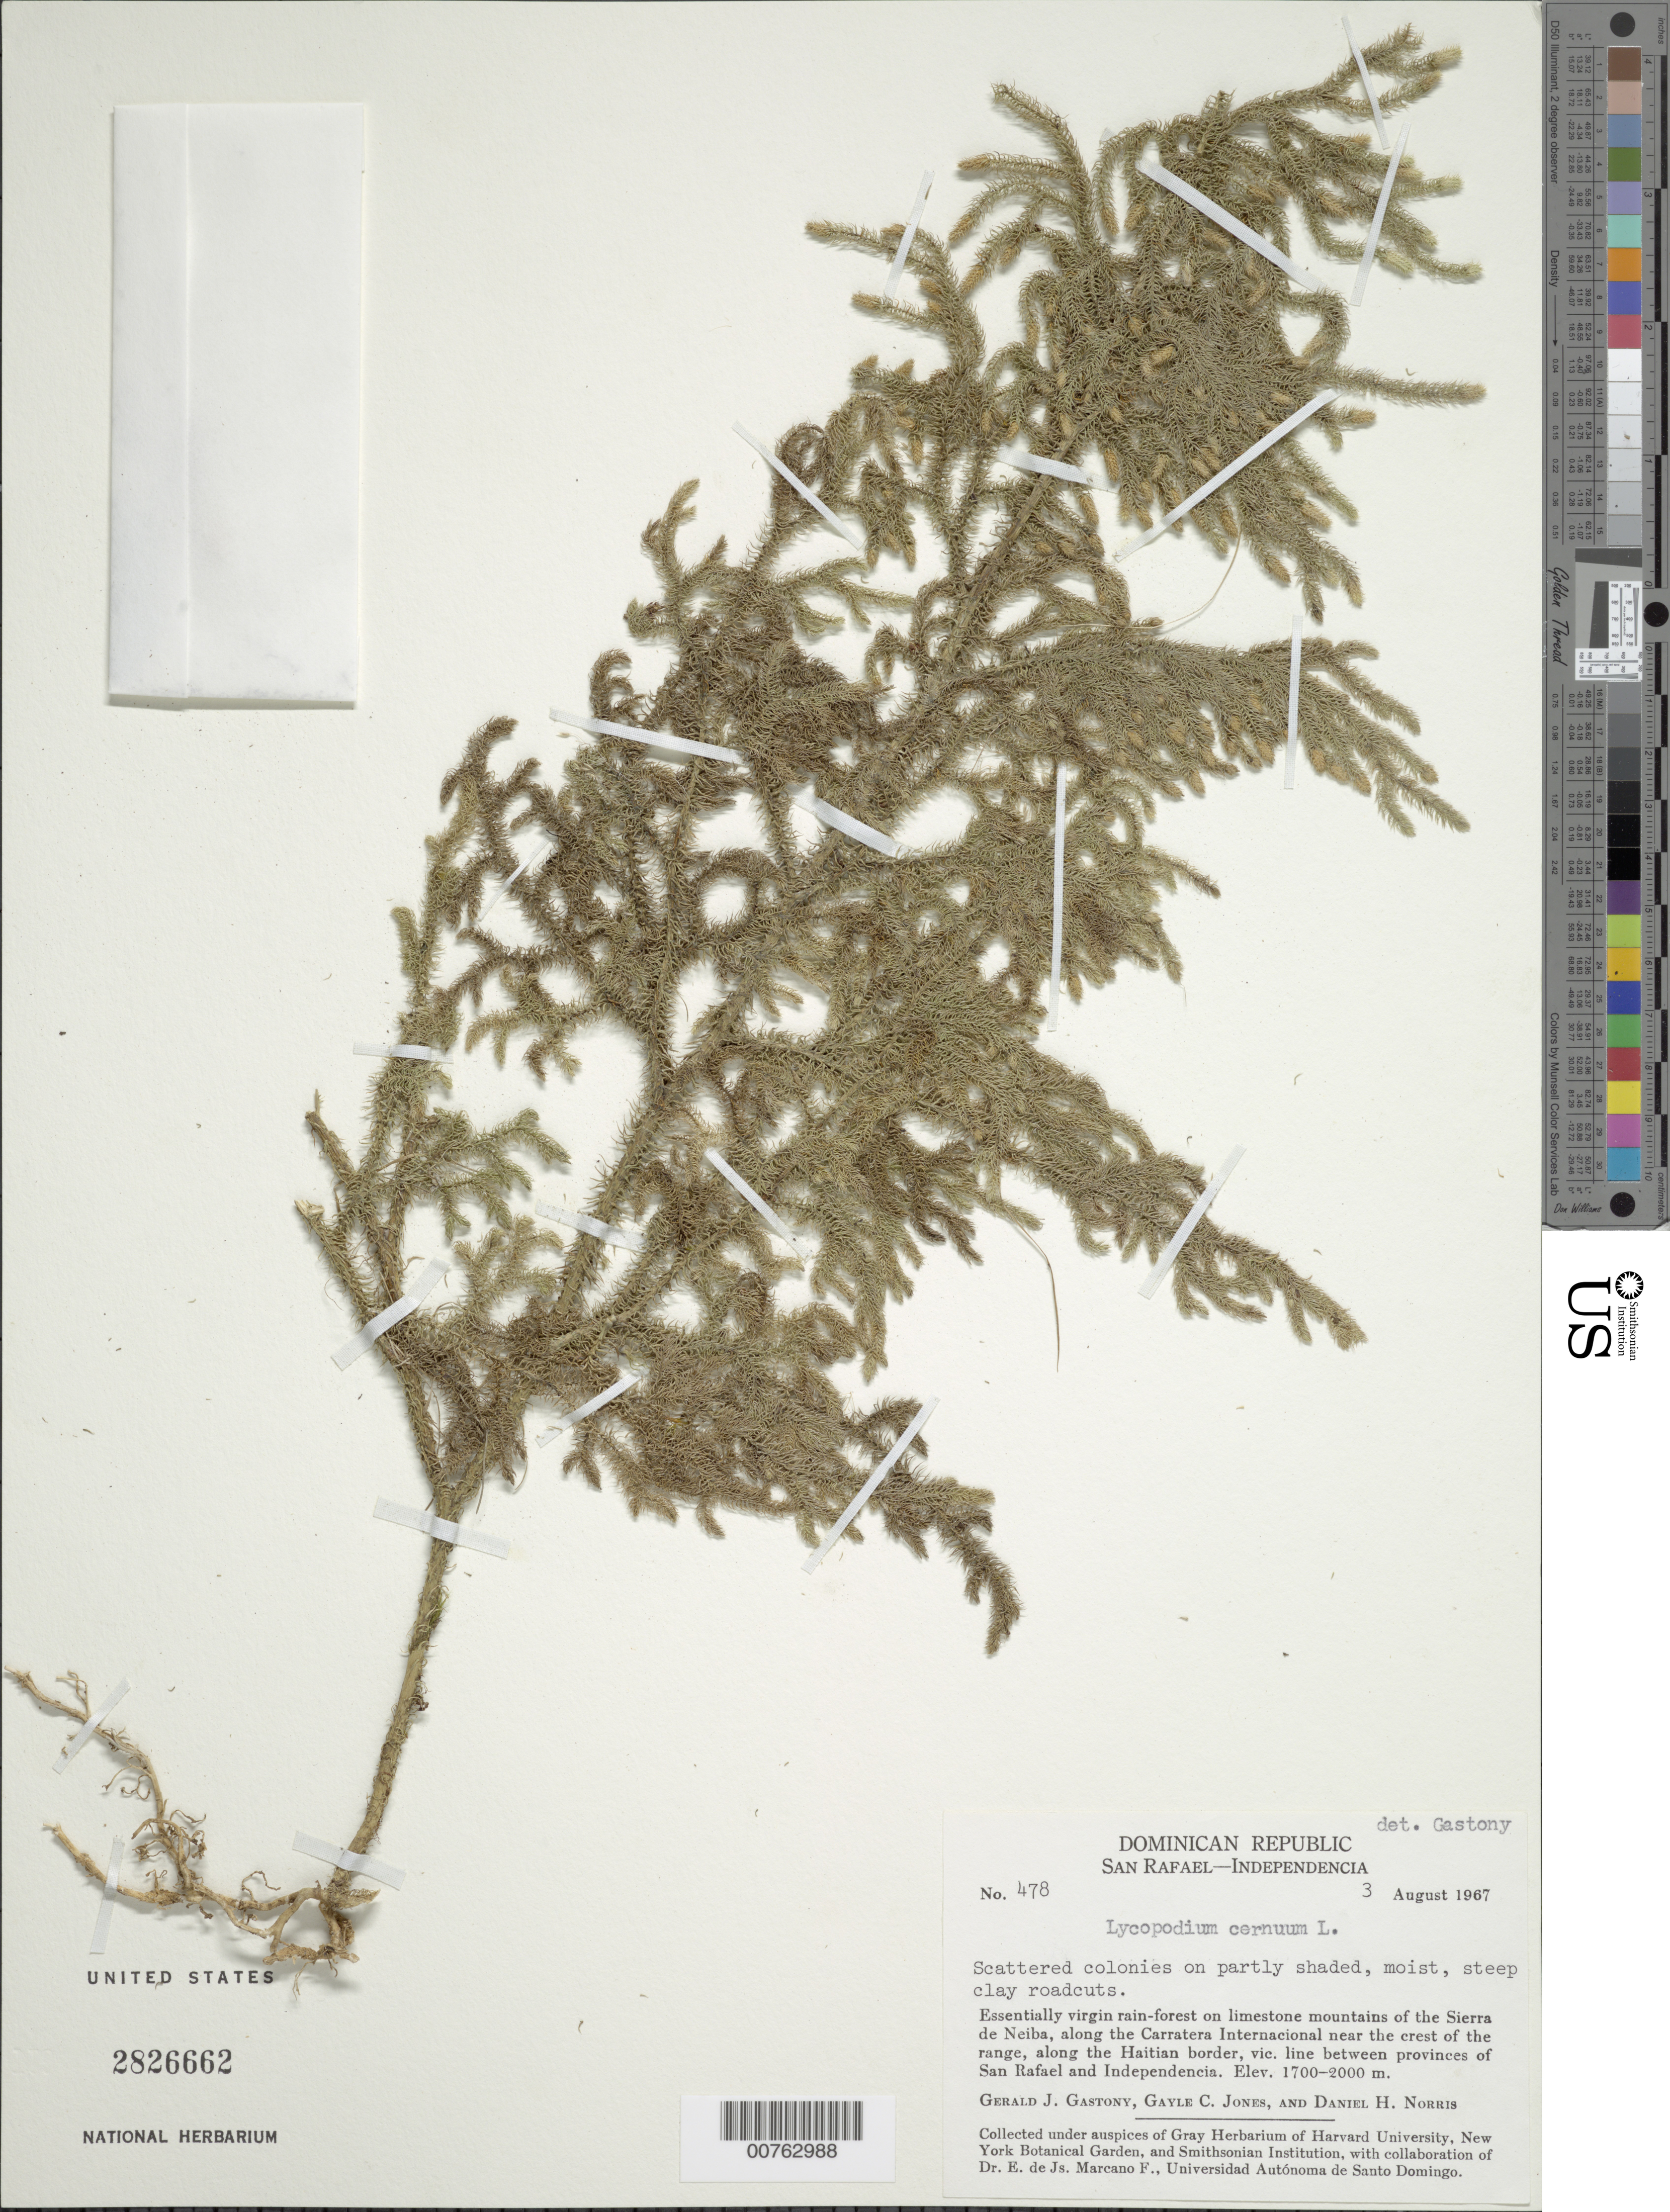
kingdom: Plantae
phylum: Tracheophyta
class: Lycopodiopsida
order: Lycopodiales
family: Lycopodiaceae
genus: Palhinhaea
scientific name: Palhinhaea cernua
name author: (L.) Vasc. & Franco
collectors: G. Gastony, G. C. Jones & D. H. Norris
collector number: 478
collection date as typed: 03 Aug 1967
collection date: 1967-08-03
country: Dominican Republic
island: Hispaniola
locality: San Rafael-Independencia. Limestone mountains of Sierra de Naiba, along the Carretera Internacional near the crest of the range, along the Haitian border, line between provinces of S. Rafael and Independencia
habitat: Essentially virgin rain-forest; scattered colonies on partly shaded, moist, steep clay roadcuts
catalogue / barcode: US 2826662